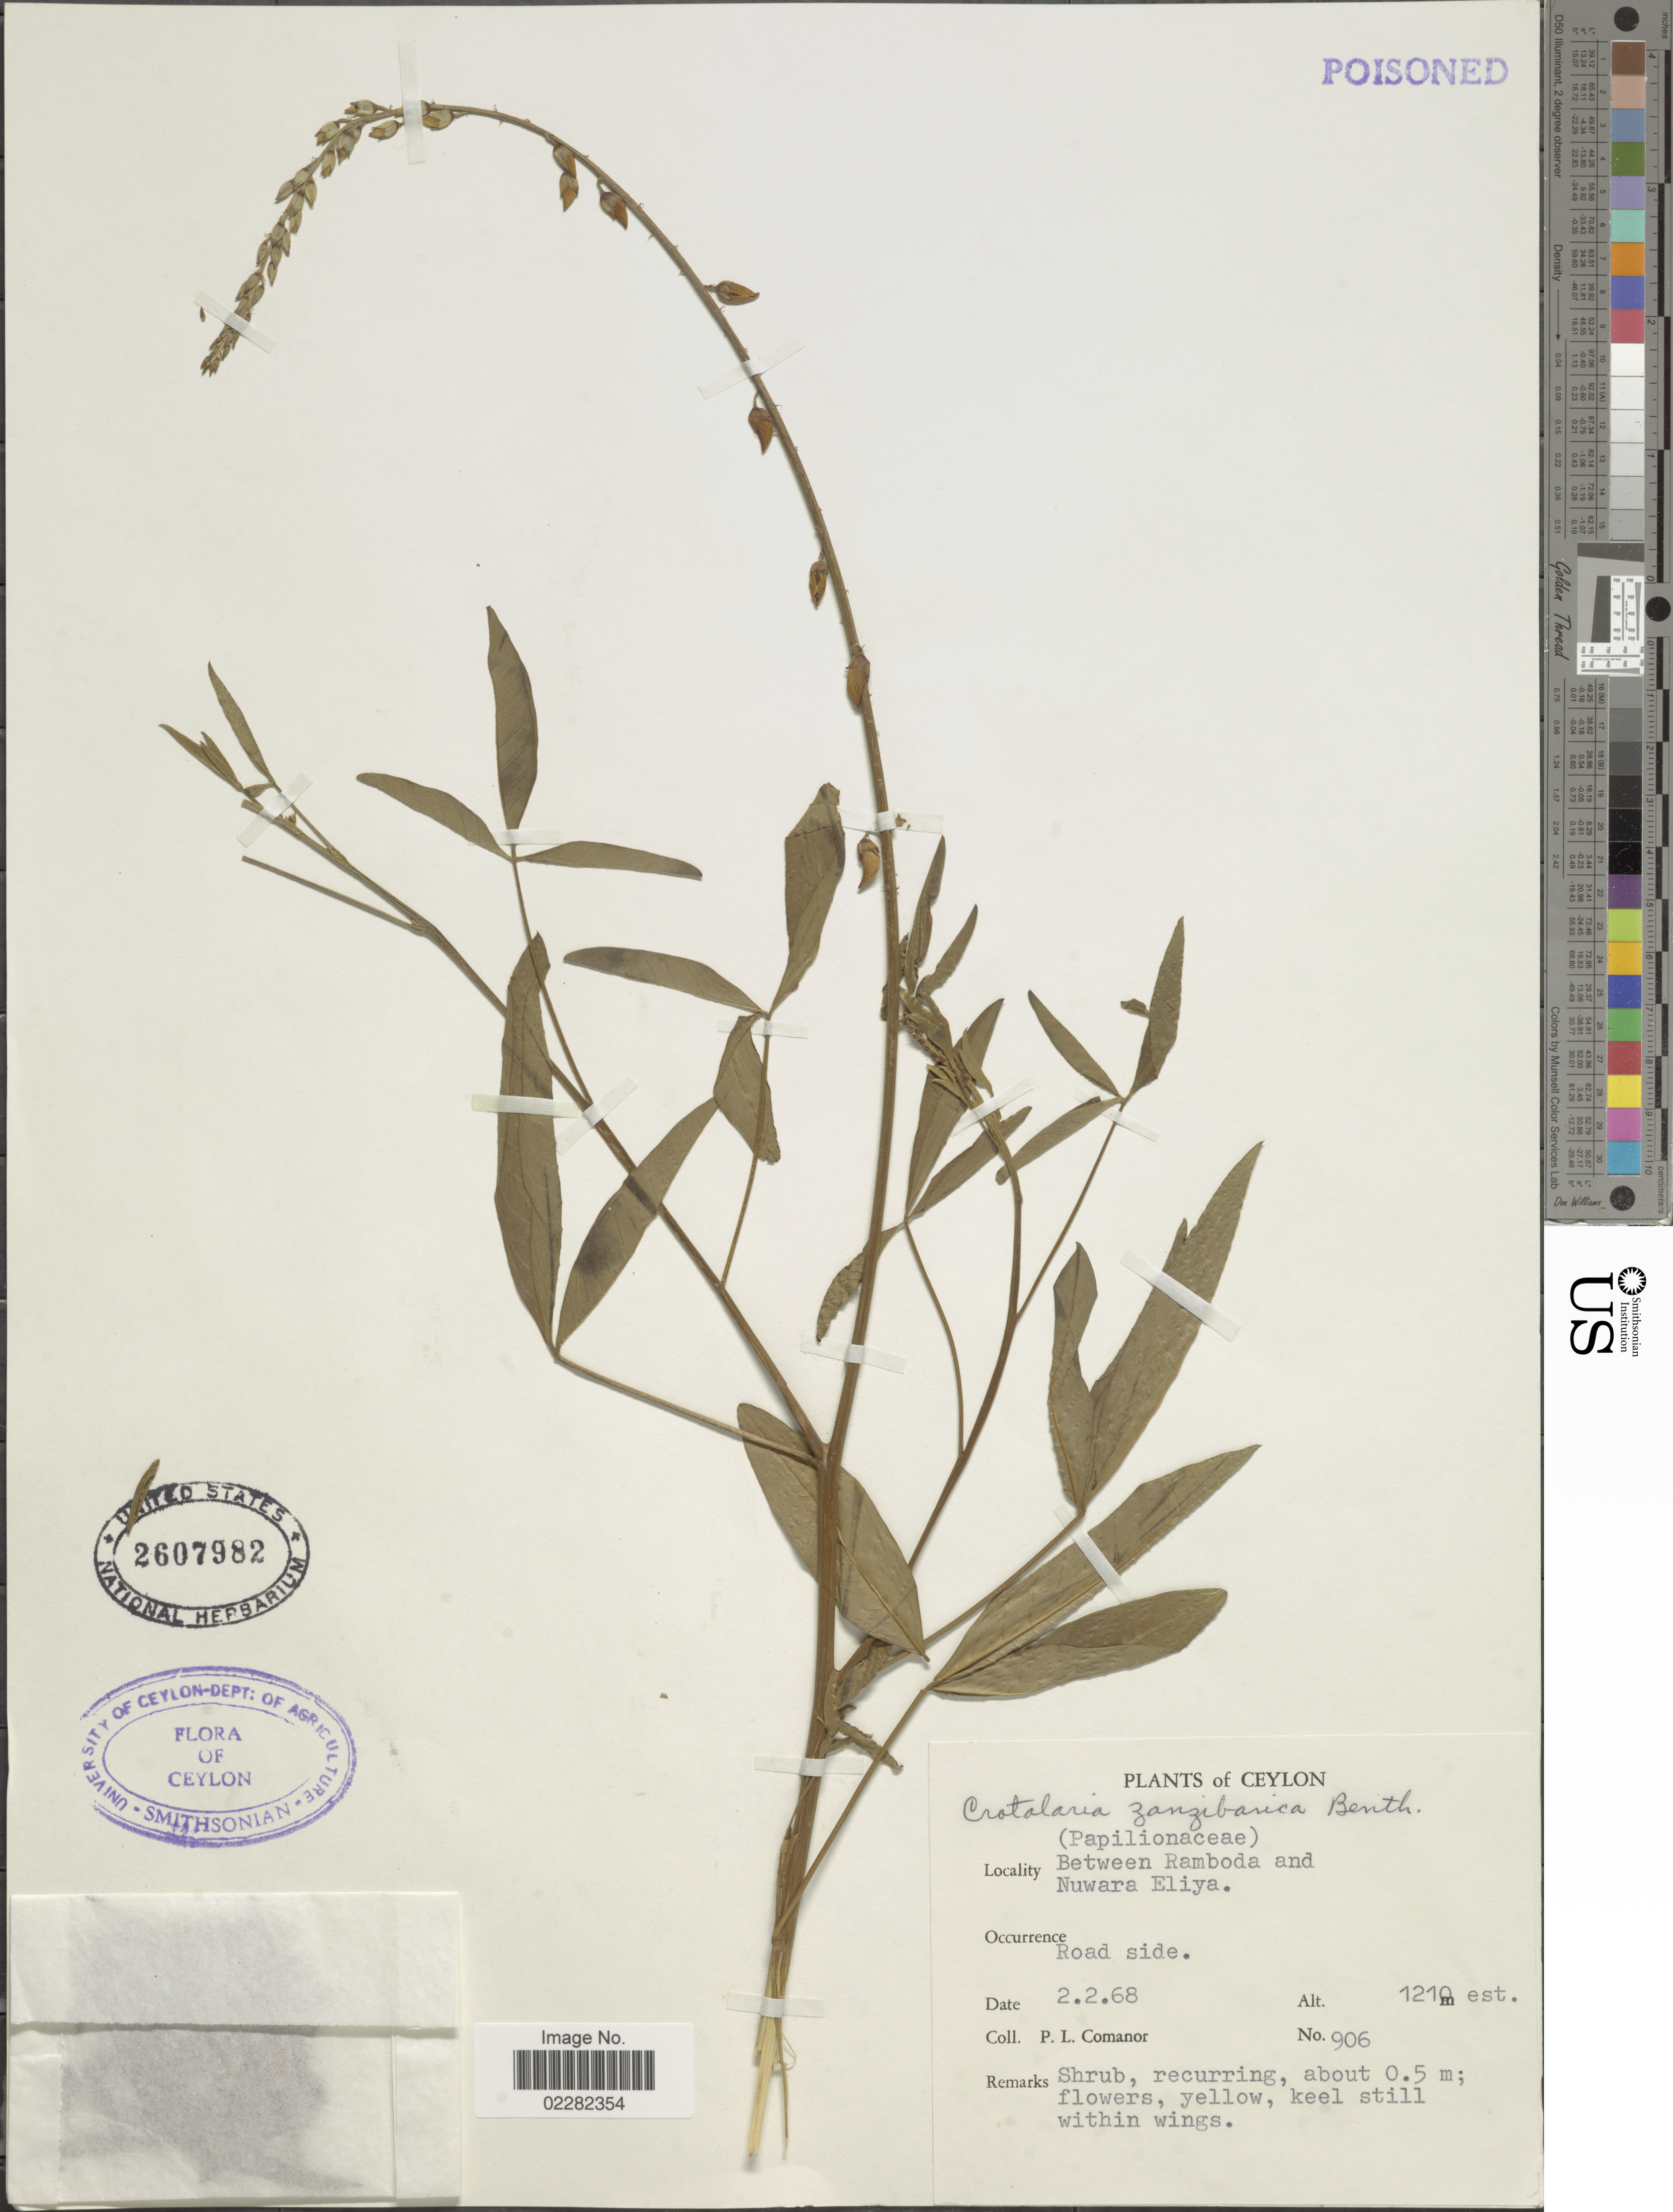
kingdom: Plantae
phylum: Tracheophyta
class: Magnoliopsida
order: Fabales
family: Fabaceae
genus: Crotalaria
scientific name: Crotalaria zanzibarica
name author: Benth.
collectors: P. Comanor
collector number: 906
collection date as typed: Transcribed d/m/y: 2/2/68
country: Sri Lanka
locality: Ceylon, Between Ramboda and Nuwara Eliya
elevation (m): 1210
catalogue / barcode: US 2607982